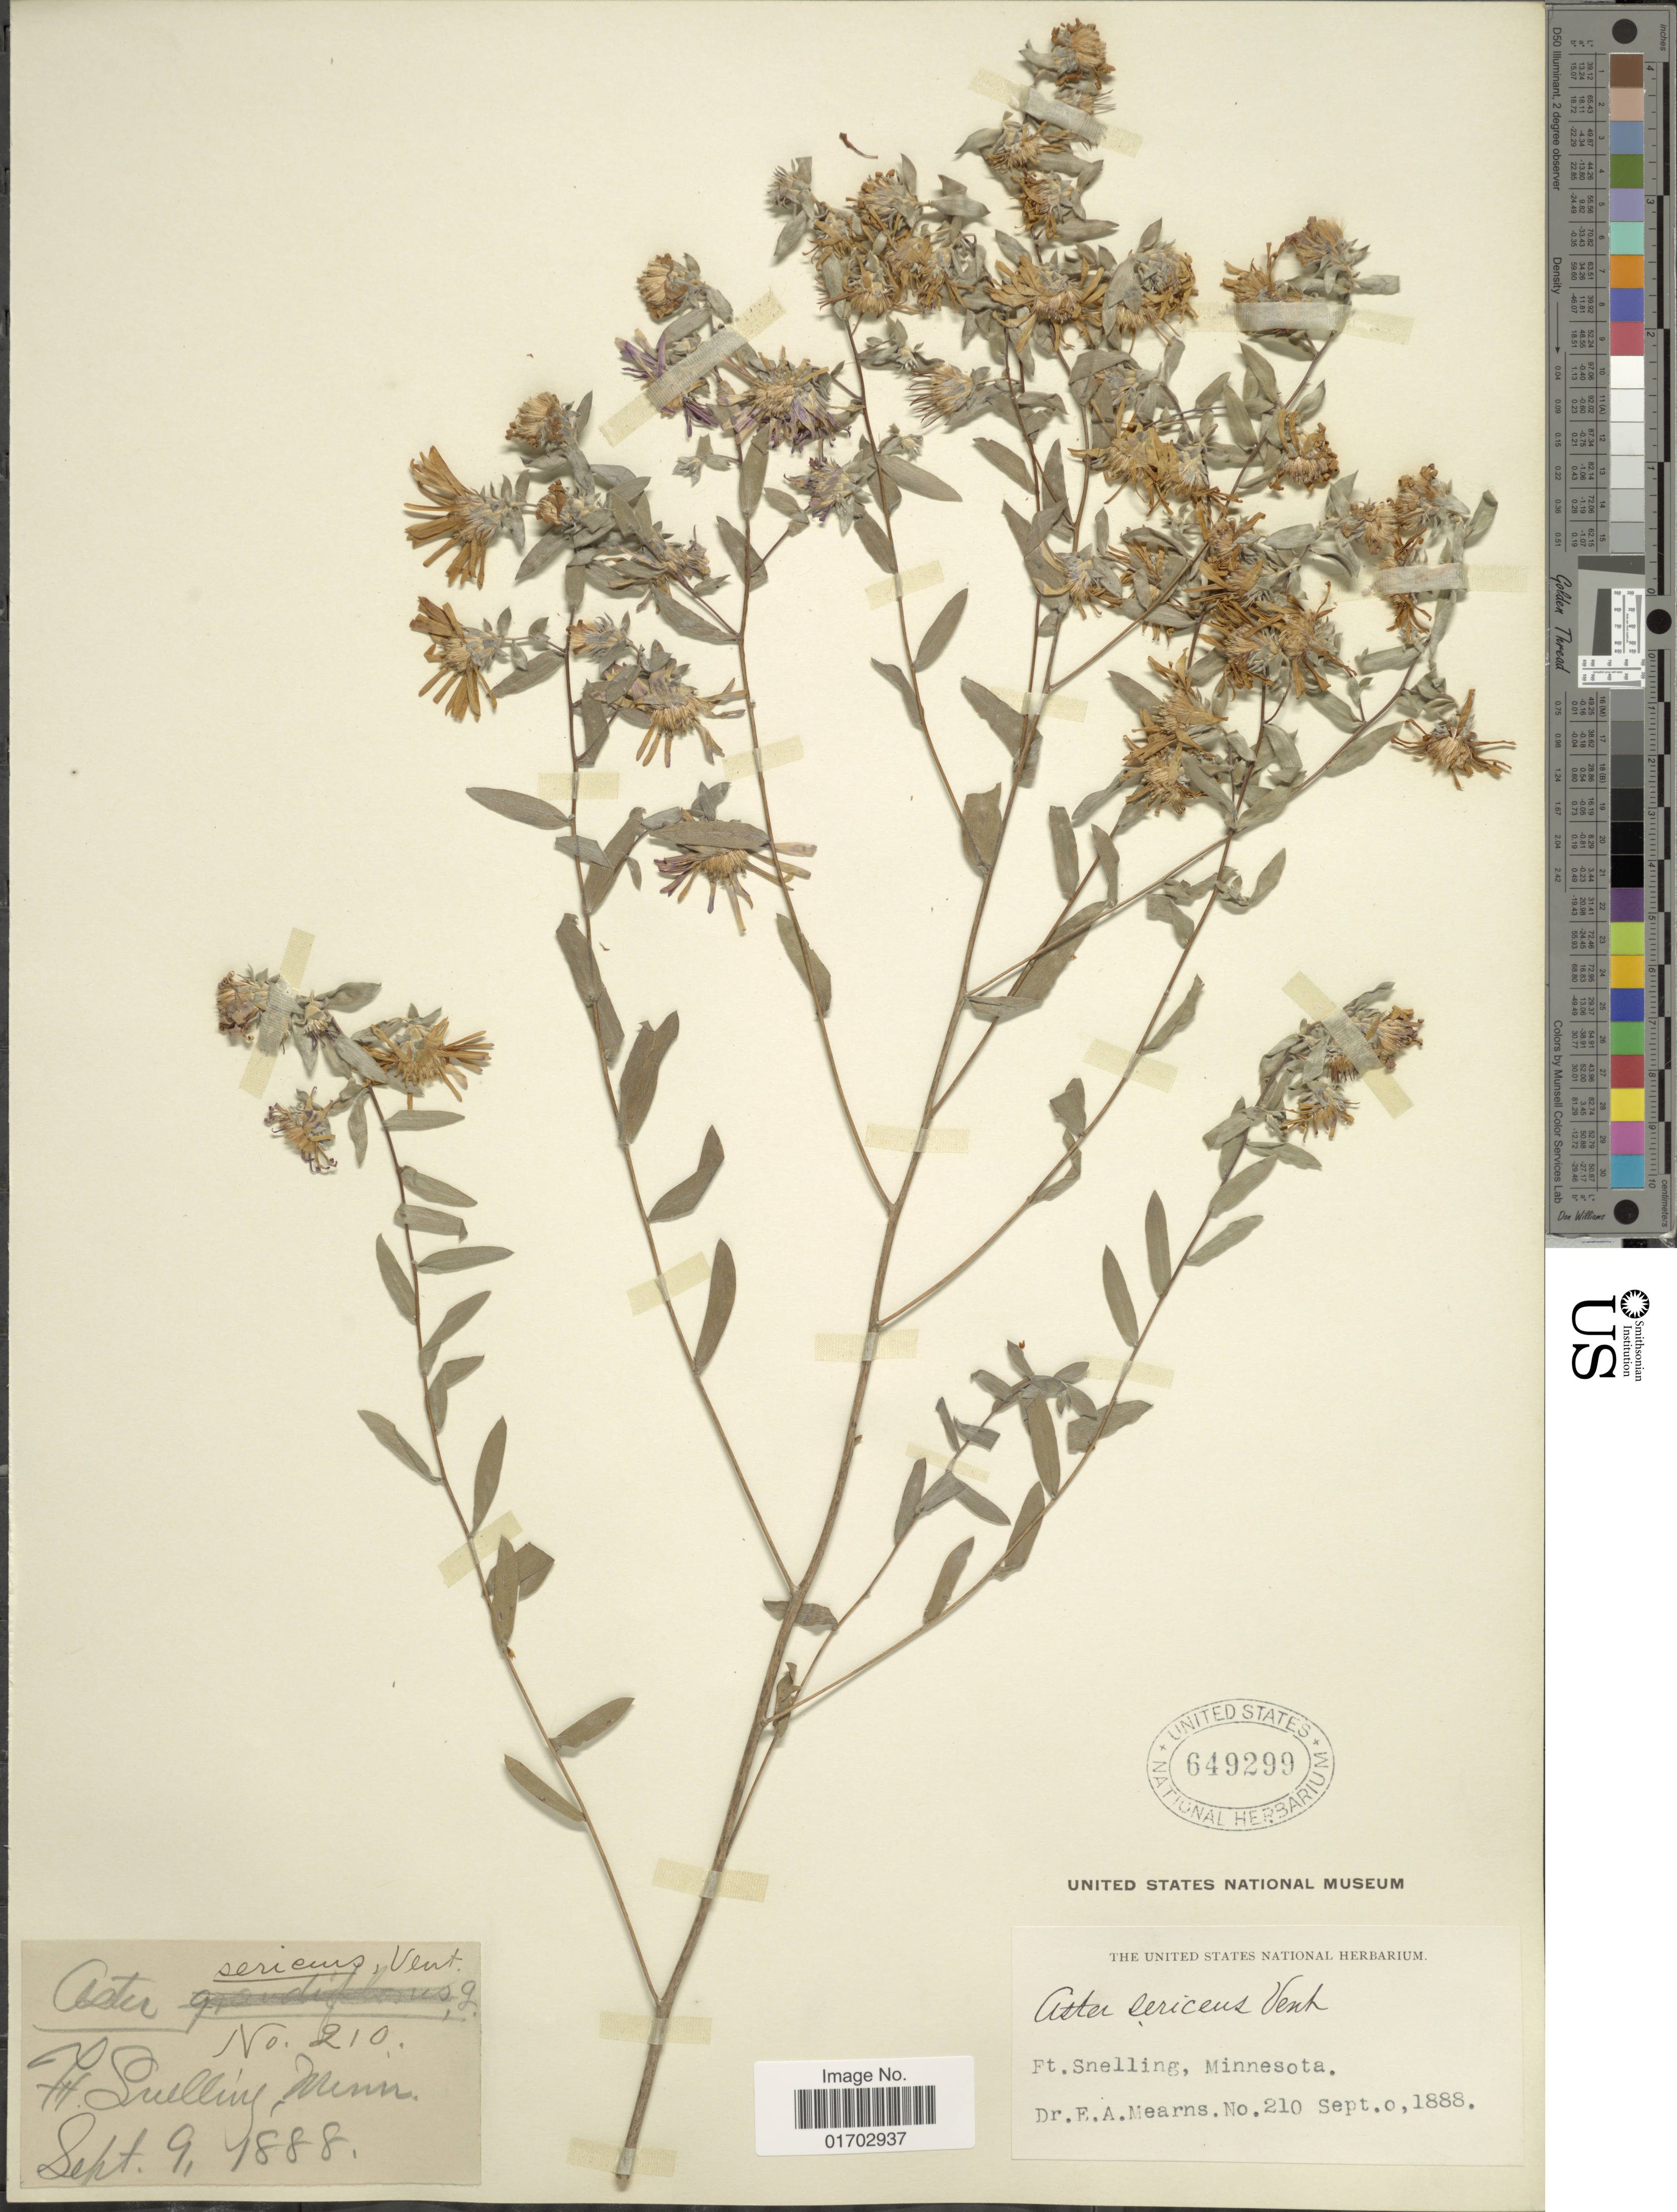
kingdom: Plantae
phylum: Tracheophyta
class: Magnoliopsida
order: Asterales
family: Asteraceae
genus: Symphyotrichum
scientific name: Symphyotrichum sericeum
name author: (Vent.) G.L. Nesom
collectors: E. A. Mearns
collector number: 210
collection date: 1888-09-09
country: United States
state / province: Minnesota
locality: Ft. Snelling.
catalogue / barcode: US 649299